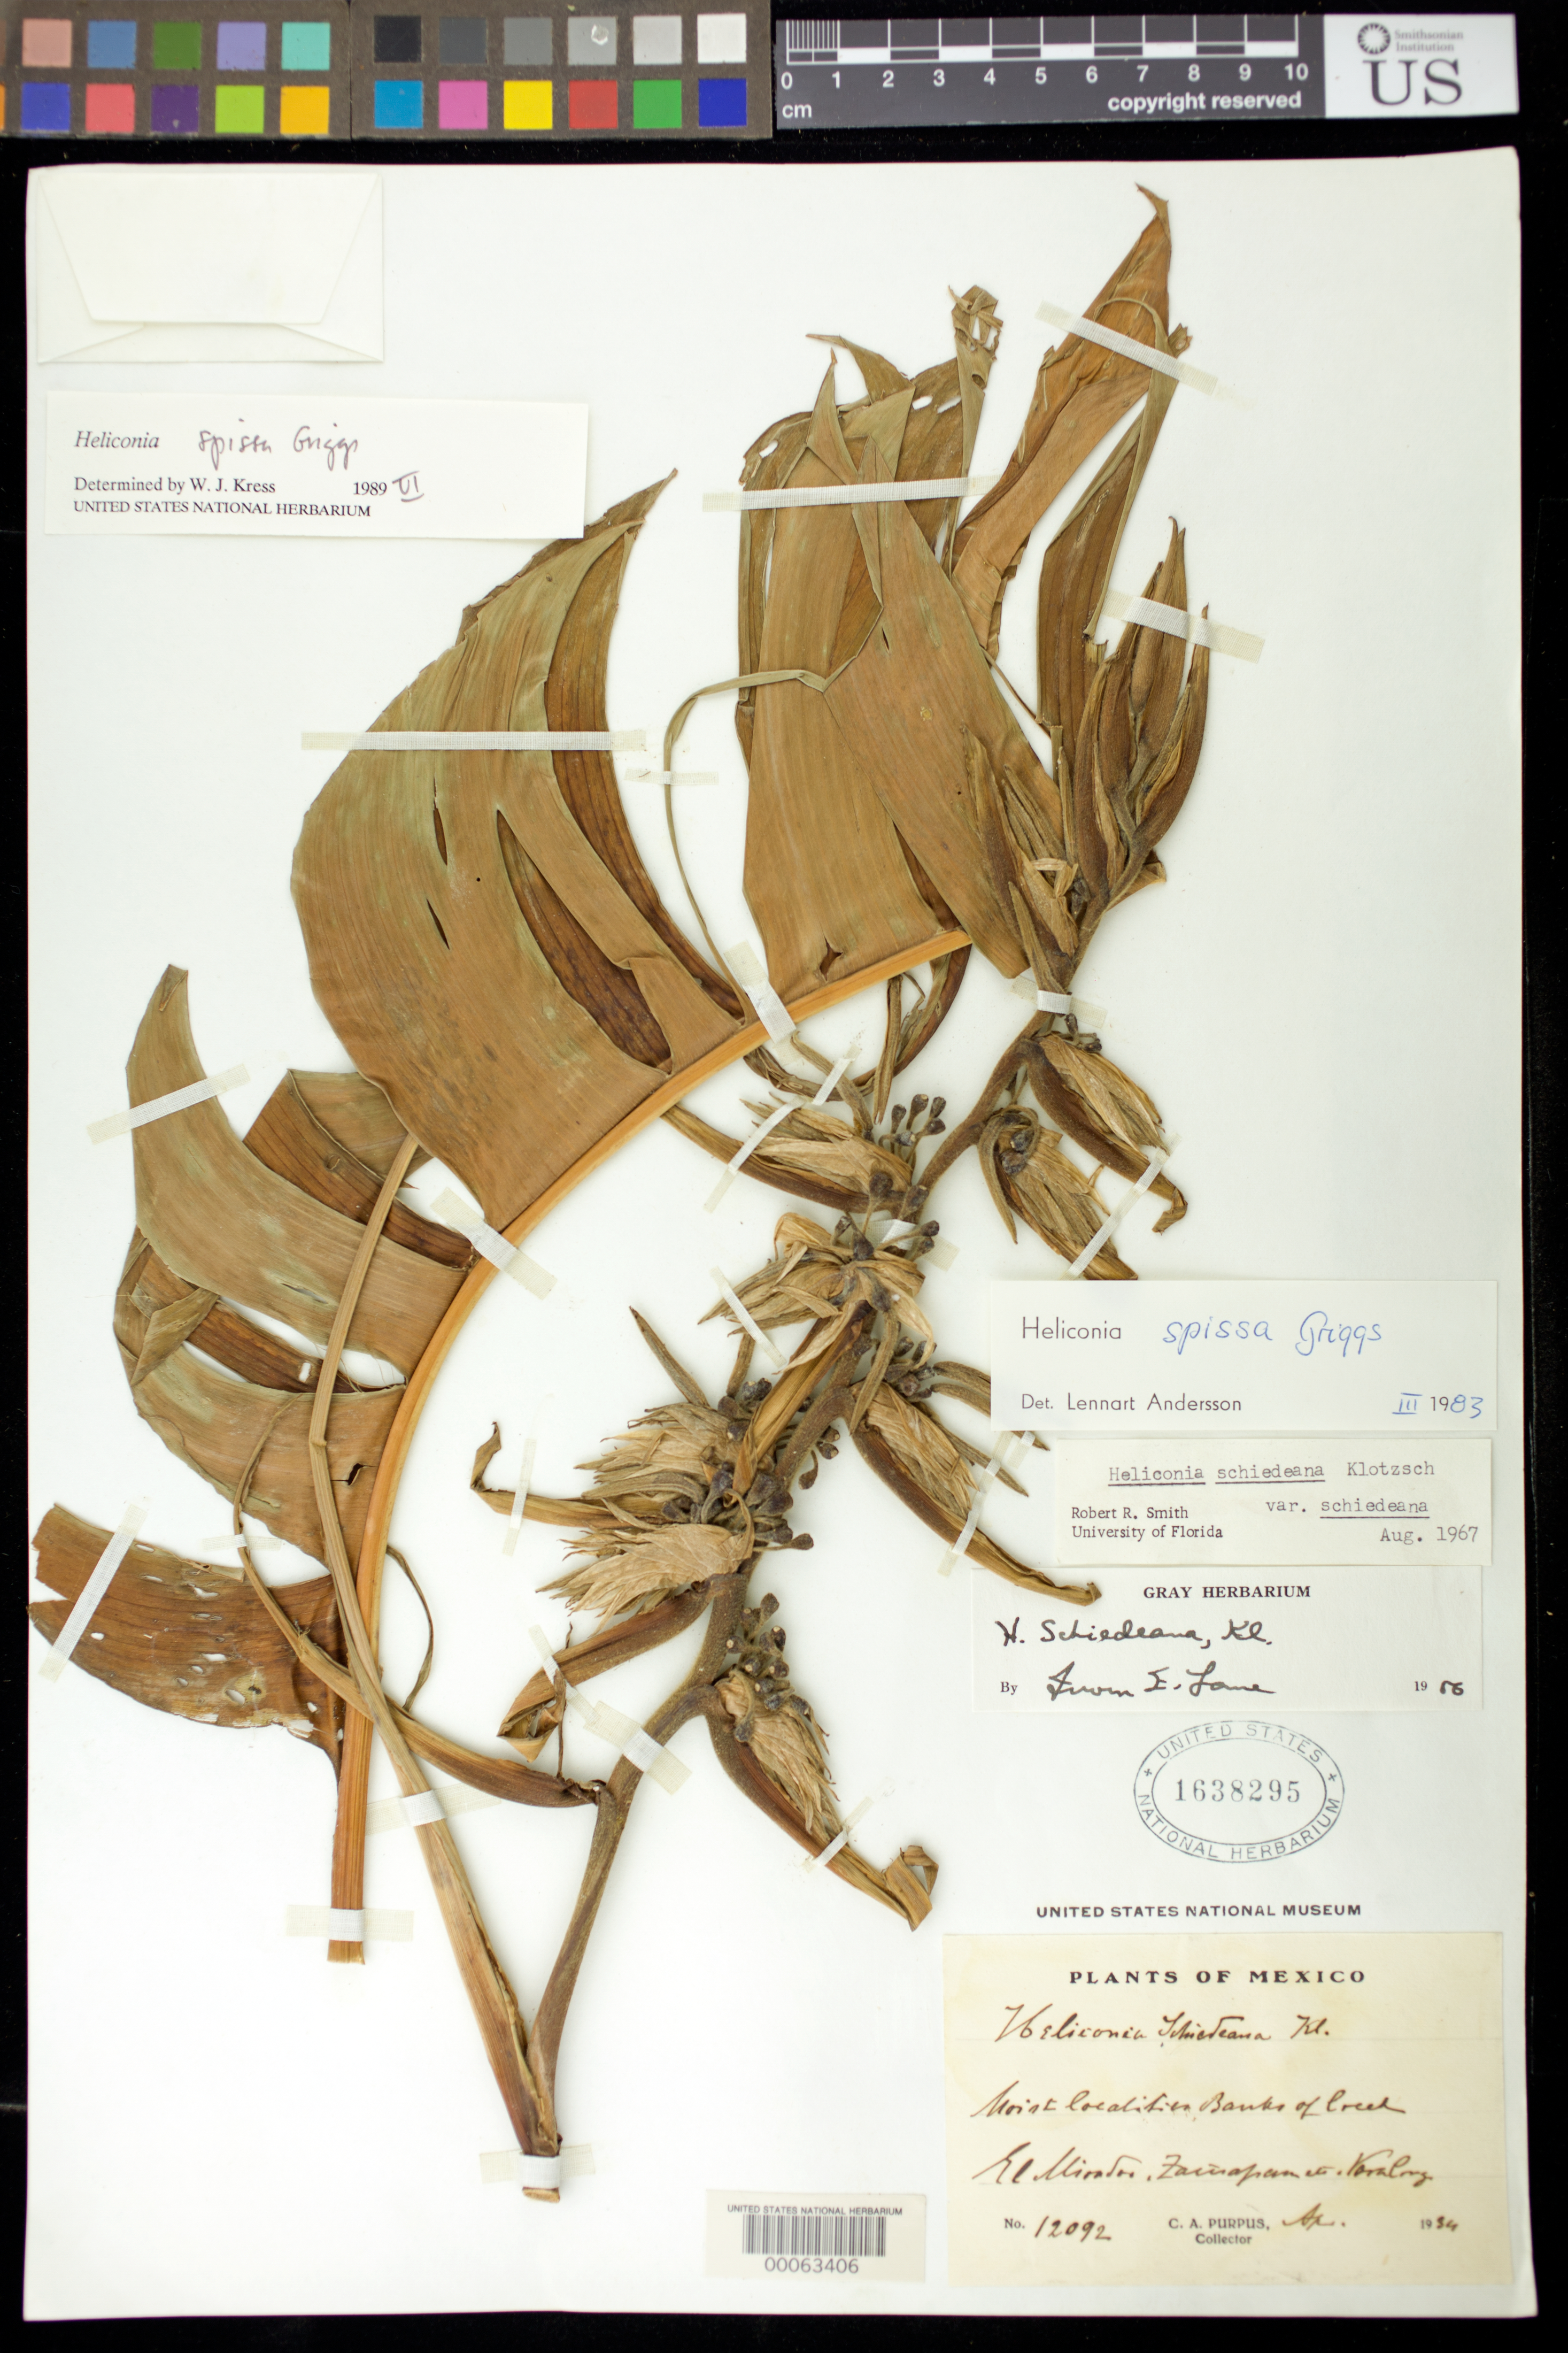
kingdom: Plantae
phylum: Tracheophyta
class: Liliopsida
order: Zingiberales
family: Heliconiaceae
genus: Heliconia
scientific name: Heliconia spissa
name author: R.F. Griggs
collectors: C. A. Purpus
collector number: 12092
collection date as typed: Apr 1934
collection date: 1934-04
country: Mexico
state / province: Veracruz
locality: El mirador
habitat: Banks of creek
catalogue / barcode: US 1638295